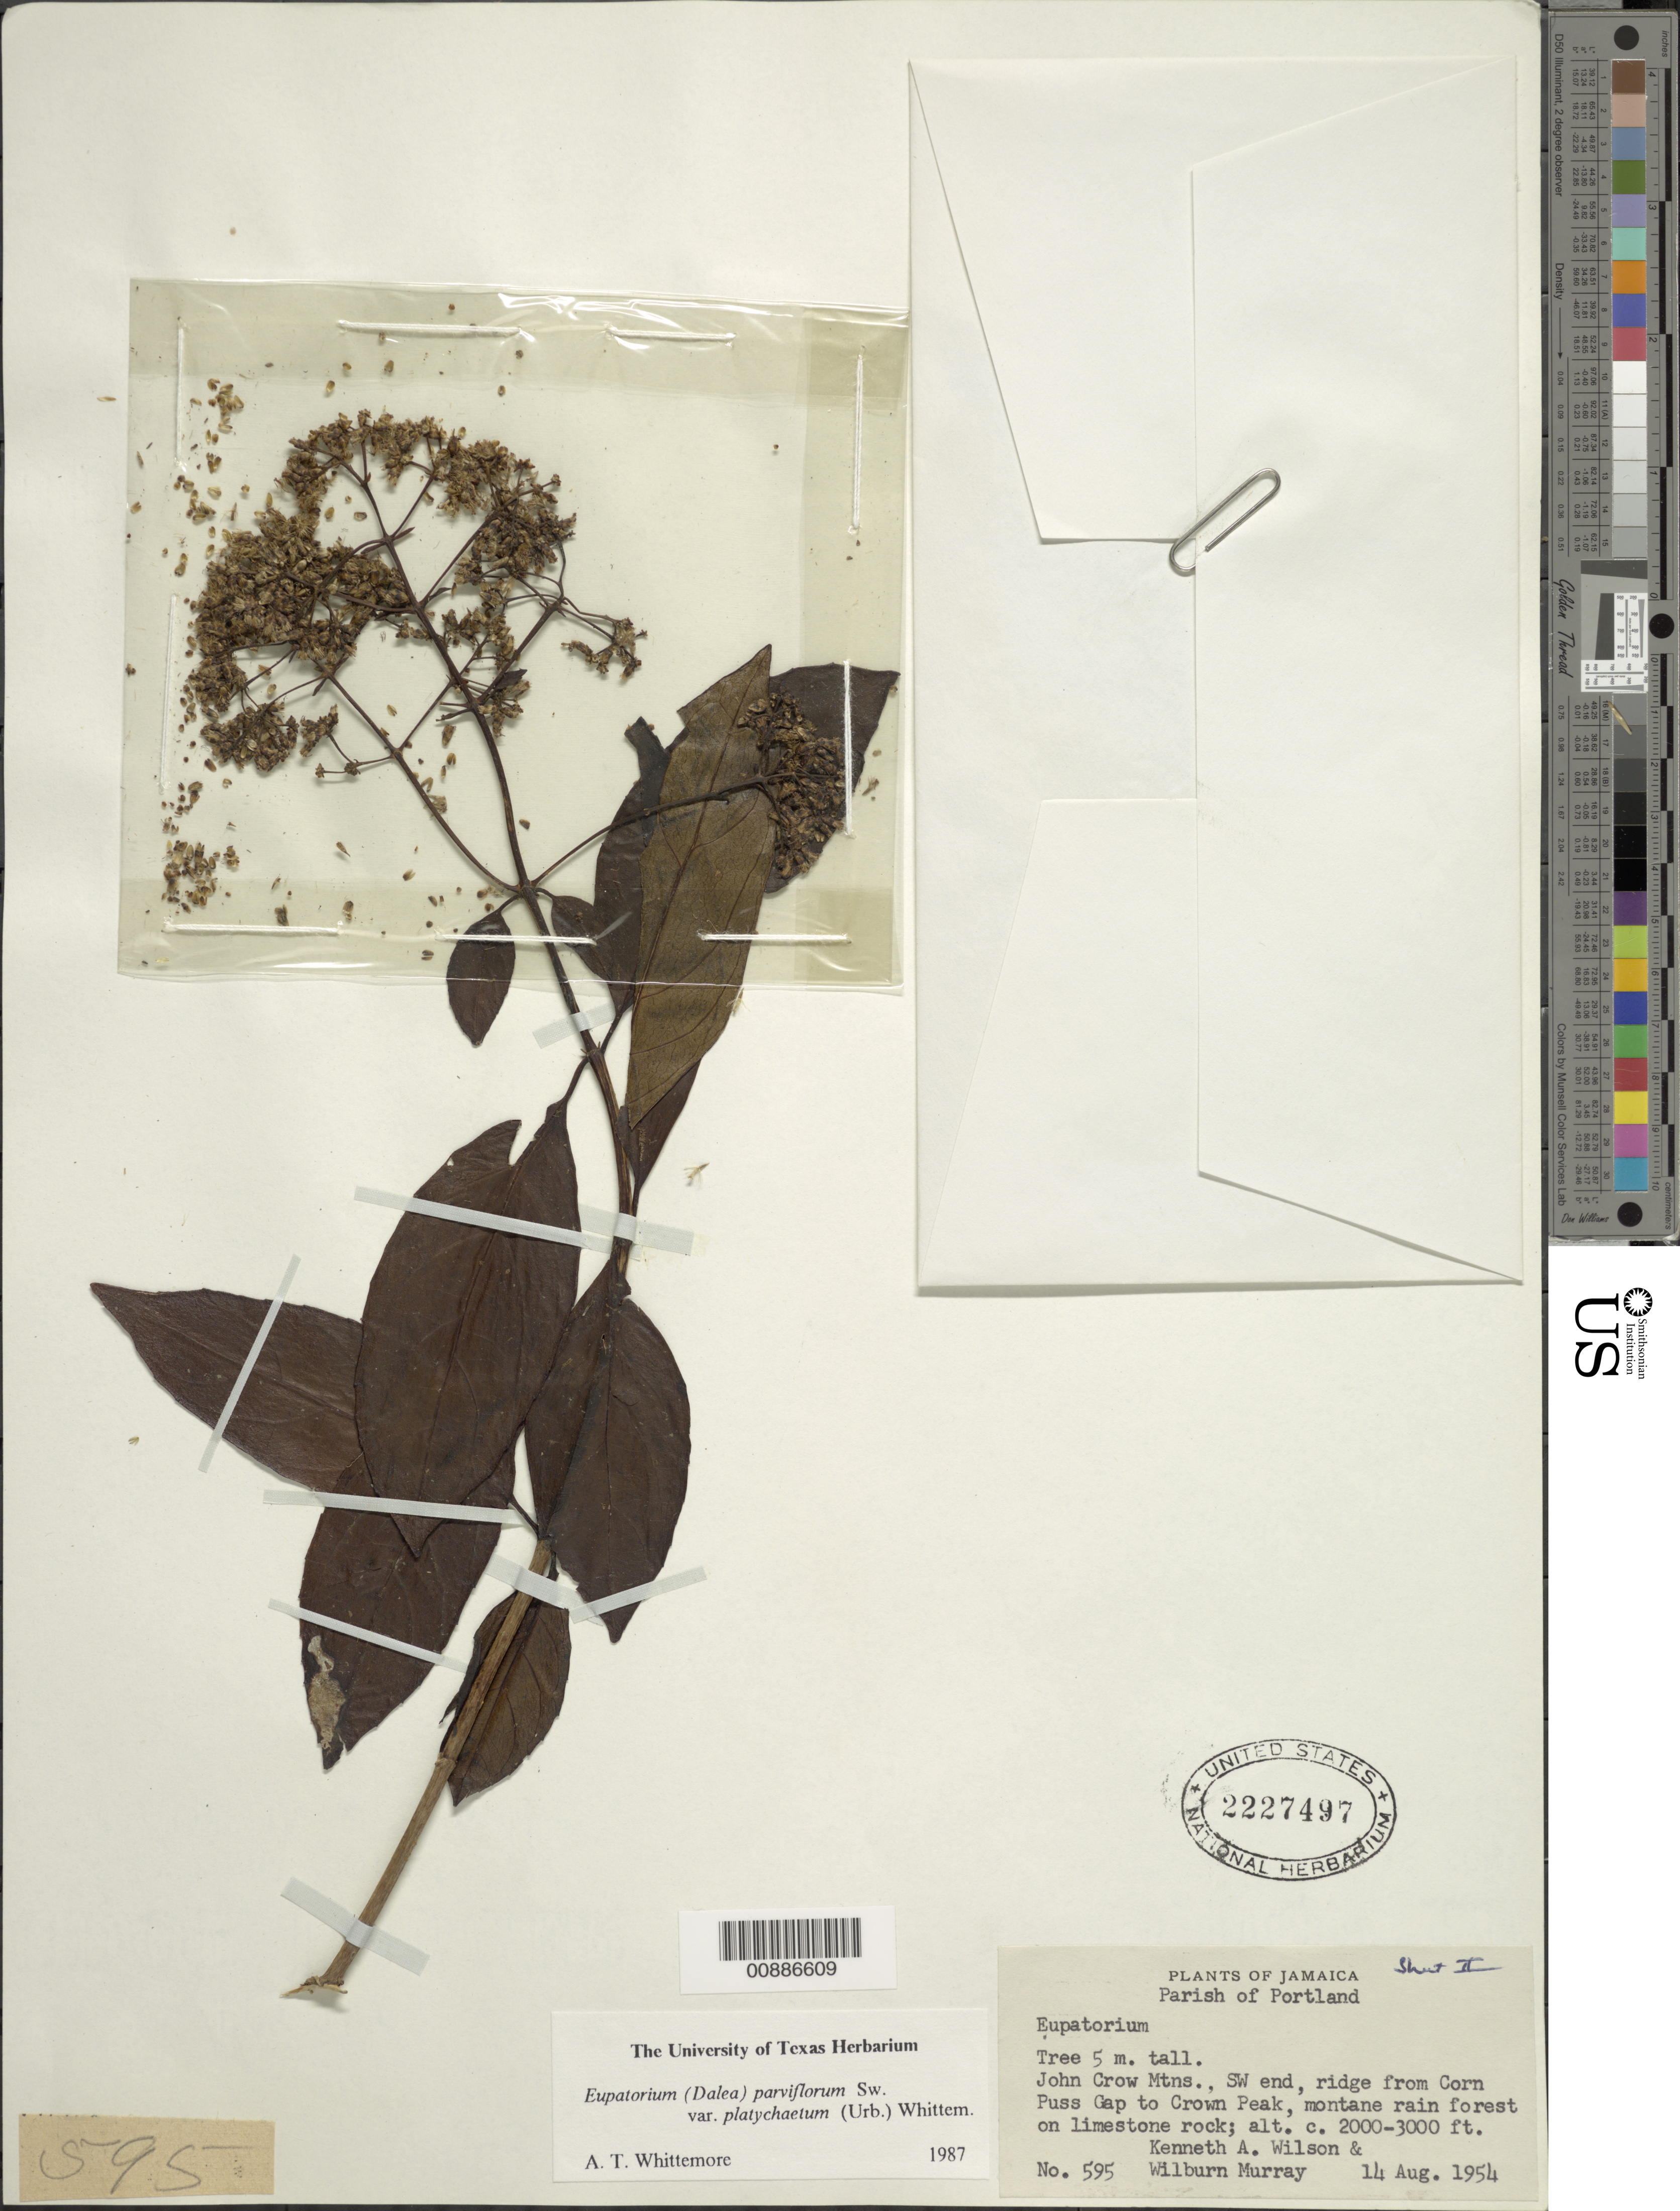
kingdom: Plantae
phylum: Tracheophyta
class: Magnoliopsida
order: Asterales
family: Asteraceae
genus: Critonia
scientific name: Critonia parviflora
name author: (Sw.) DC.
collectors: K. A. Wilson & W. Murray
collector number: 595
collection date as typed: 14 Aug 1954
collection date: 1954-08-14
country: Jamaica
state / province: Portland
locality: John Crow Mountains, southwest end, ridge from Corn Puss Gap to Crown Peak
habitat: Montane rainforest on limestone rock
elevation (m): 610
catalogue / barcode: US 2227497